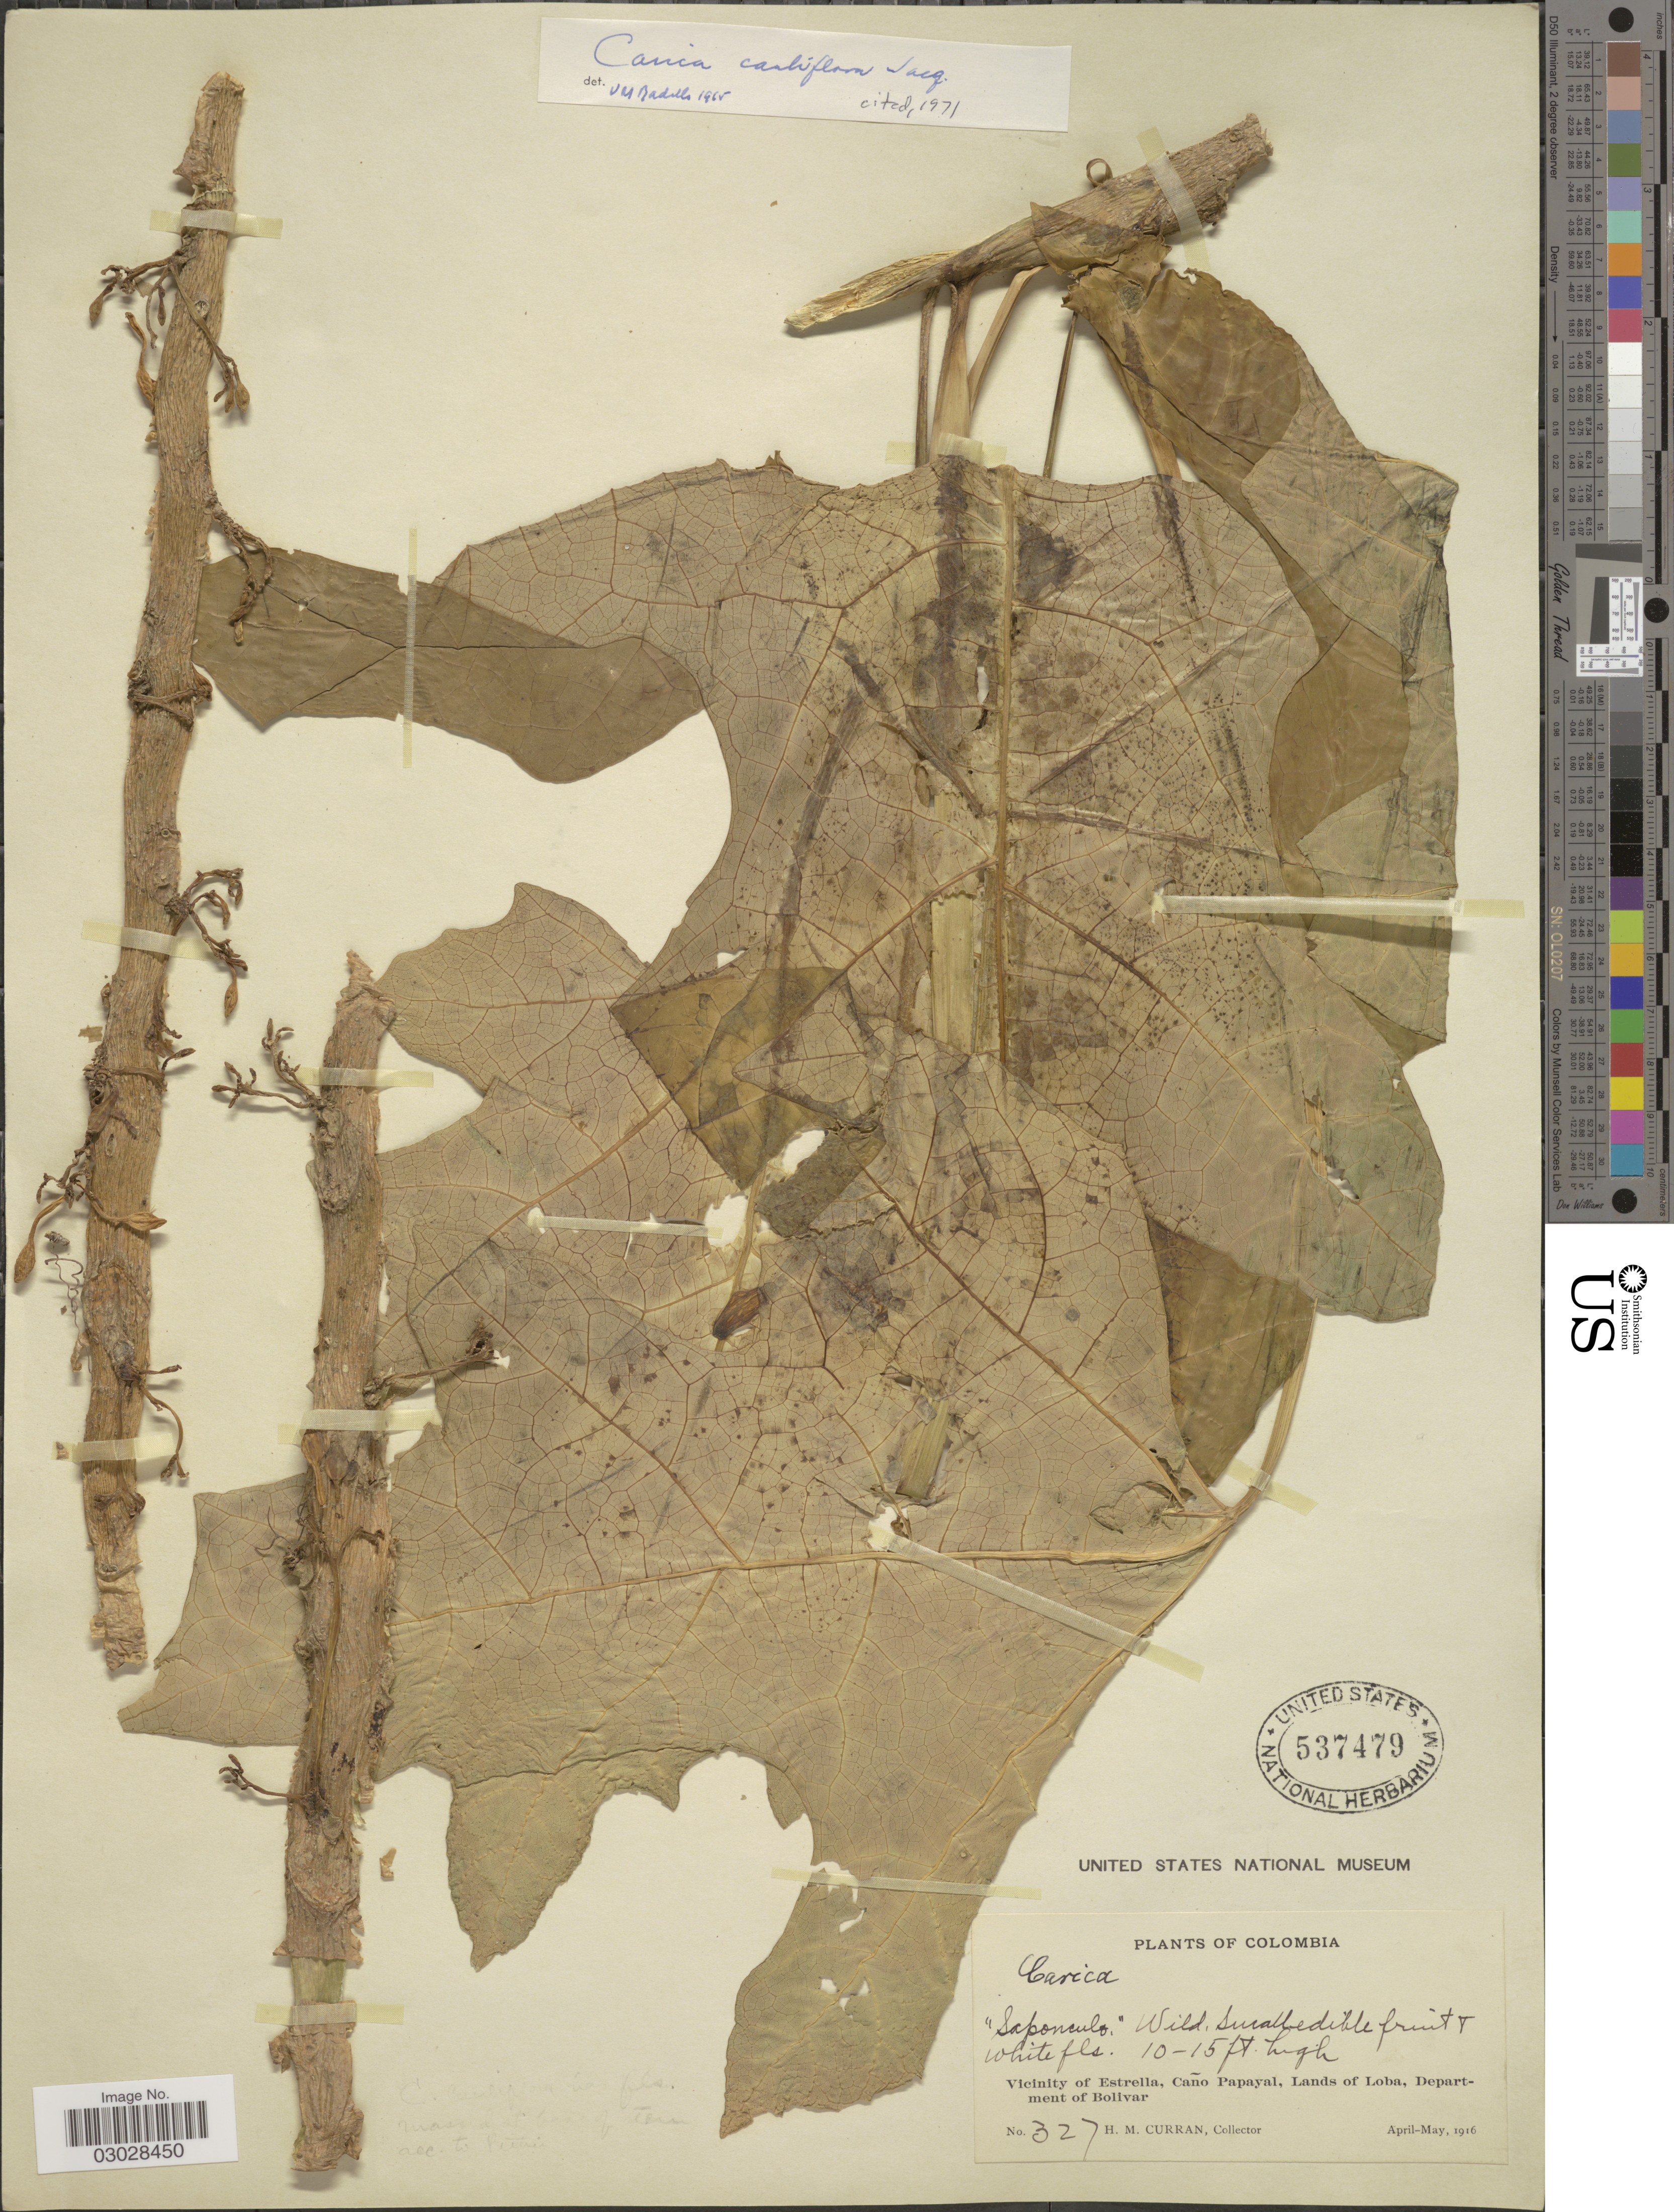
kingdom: Plantae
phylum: Tracheophyta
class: Magnoliopsida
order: Brassicales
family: Caricaceae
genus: Vasconcellea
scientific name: Vasconcellea cauliflora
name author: (Jacq.) A. DC.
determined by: Strong, M. T., (US), Smithsonian Institution - National Museum of Natural History (UNITED STATES)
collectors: H. M. Curran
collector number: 327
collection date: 1916-04/1916-05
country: Colombia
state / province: Bolívar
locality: Vicinity of Estrella, Caño Papayal, Lands of Loba, Department of Bolivar.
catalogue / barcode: US 537479